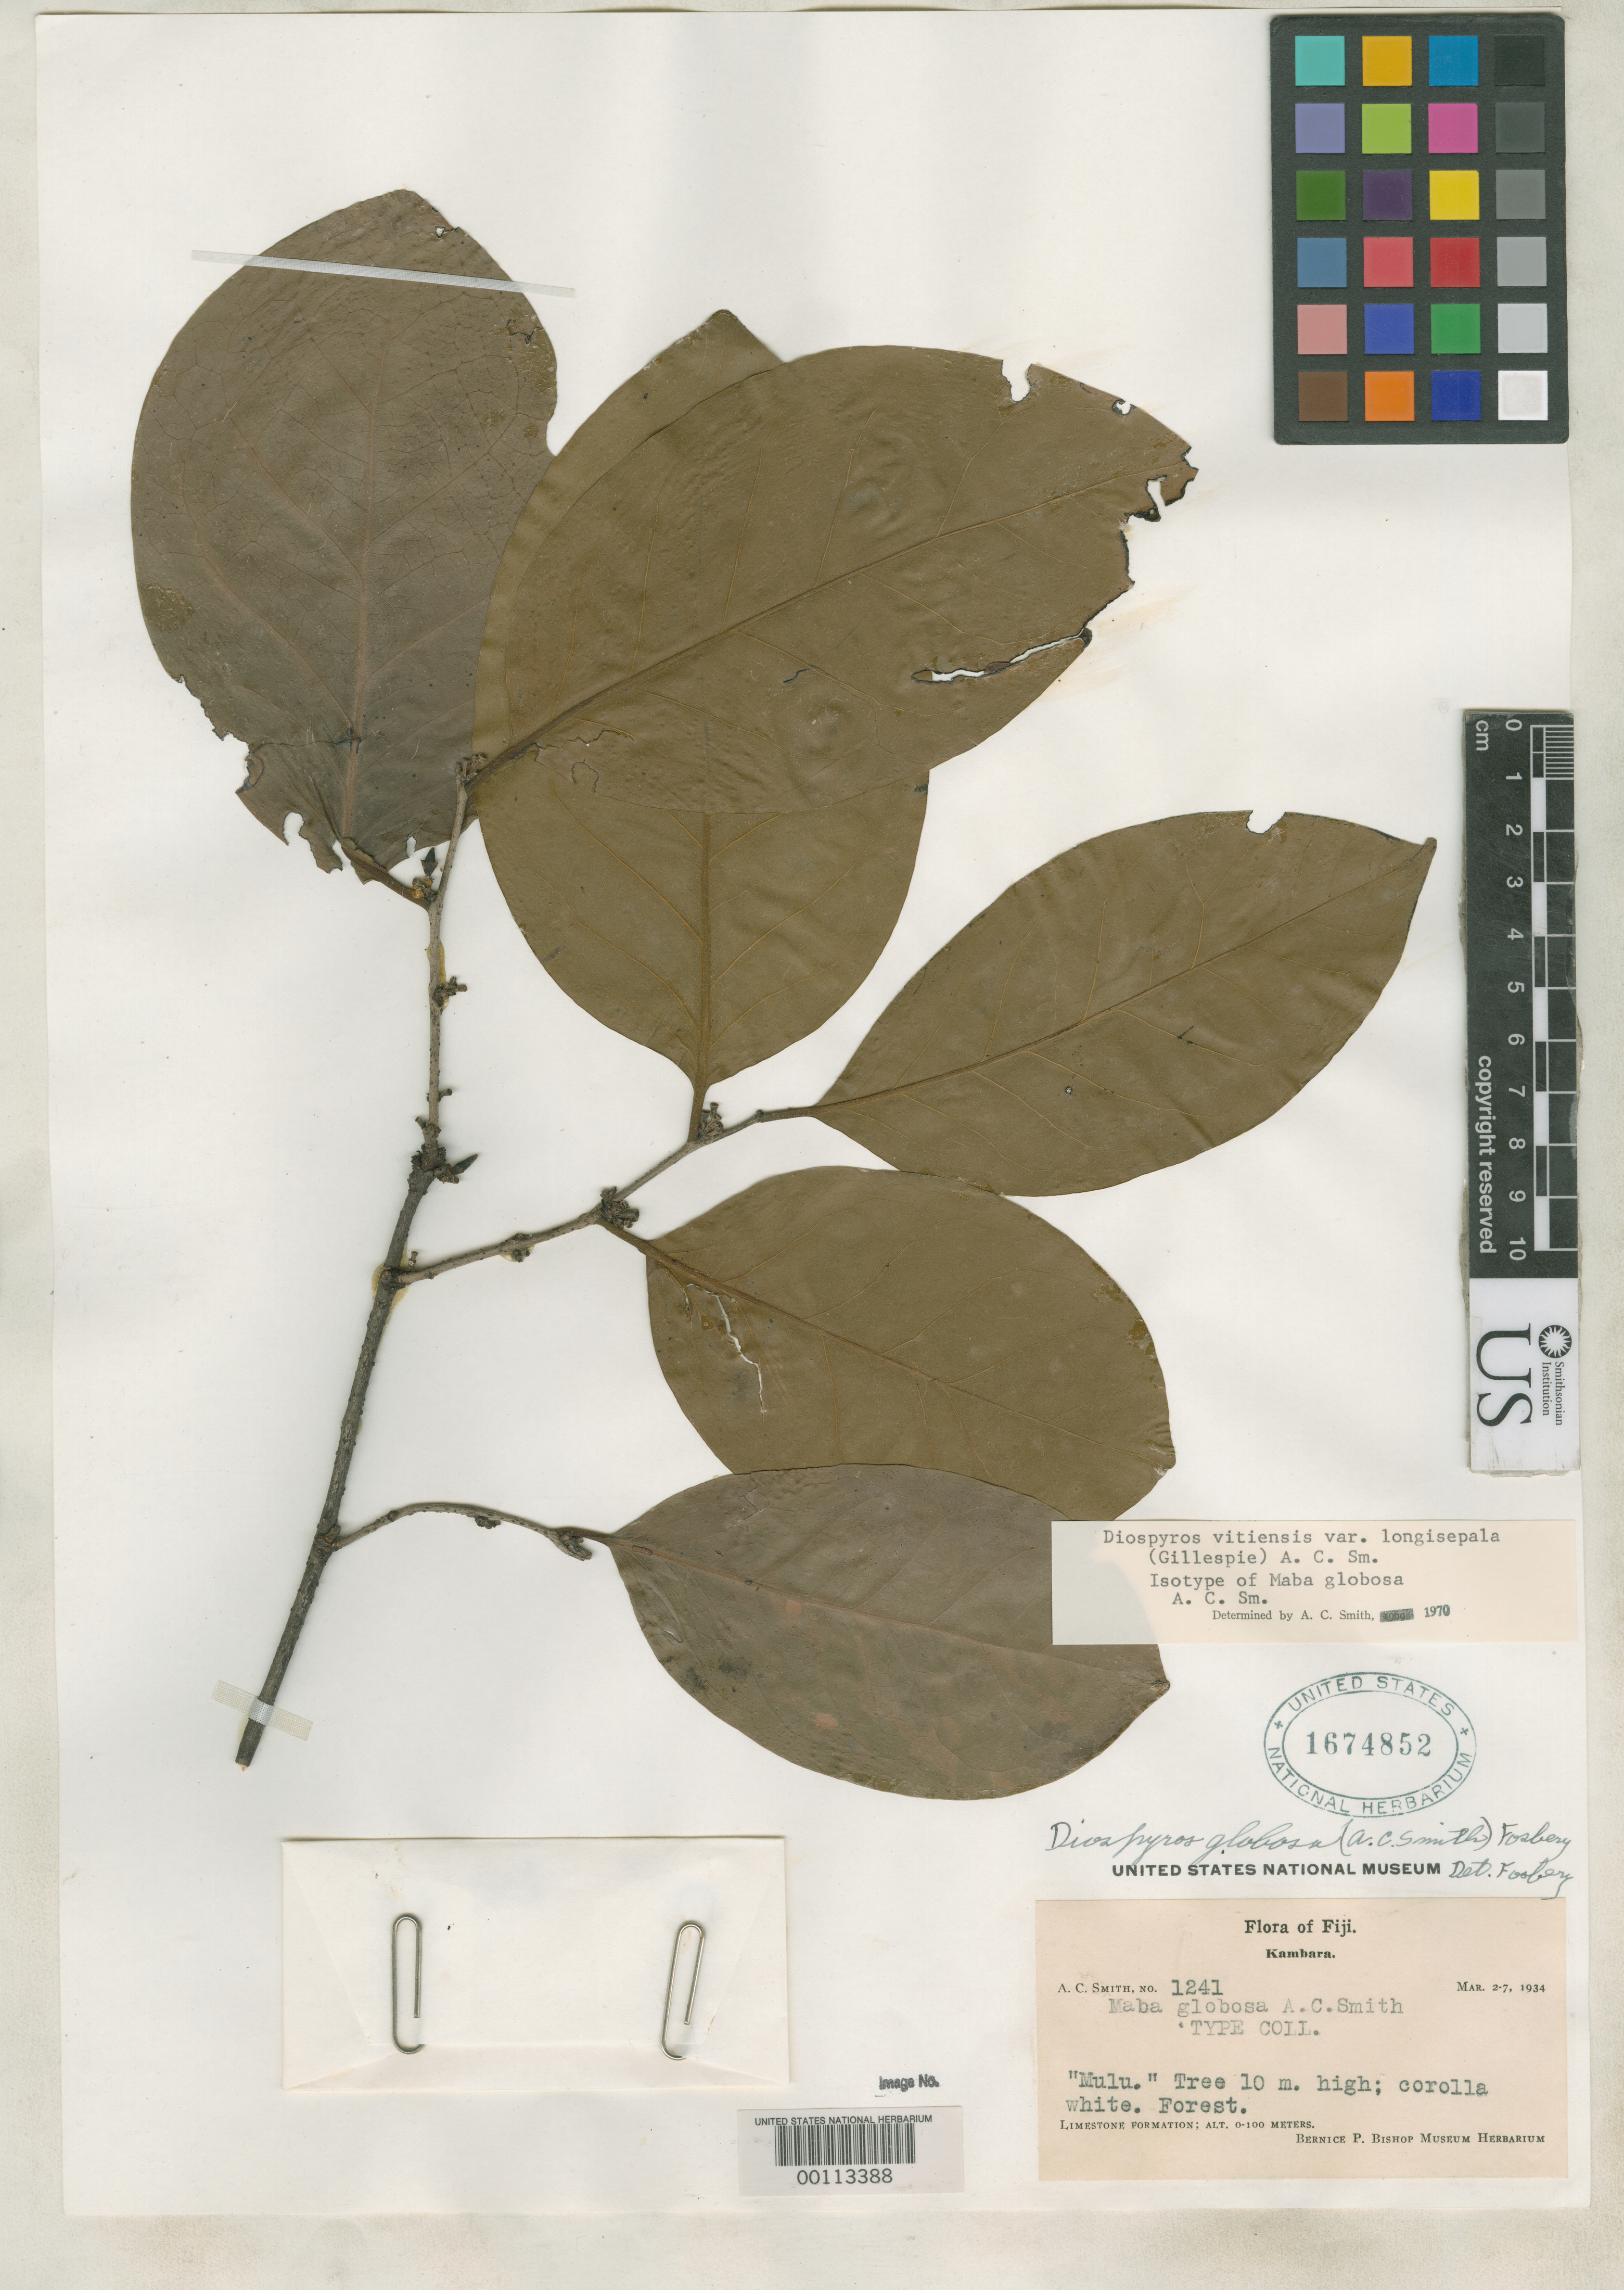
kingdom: Plantae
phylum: Tracheophyta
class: Magnoliopsida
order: Ericales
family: Ebenaceae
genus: Maba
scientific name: Maba globosa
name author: A.C. Sm.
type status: Isotype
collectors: A. C. Smith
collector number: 1241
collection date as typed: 02 Mar 1934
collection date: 1934-03-02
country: Fiji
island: Kabara [Kambara]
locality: Kambara.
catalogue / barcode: US 1674852